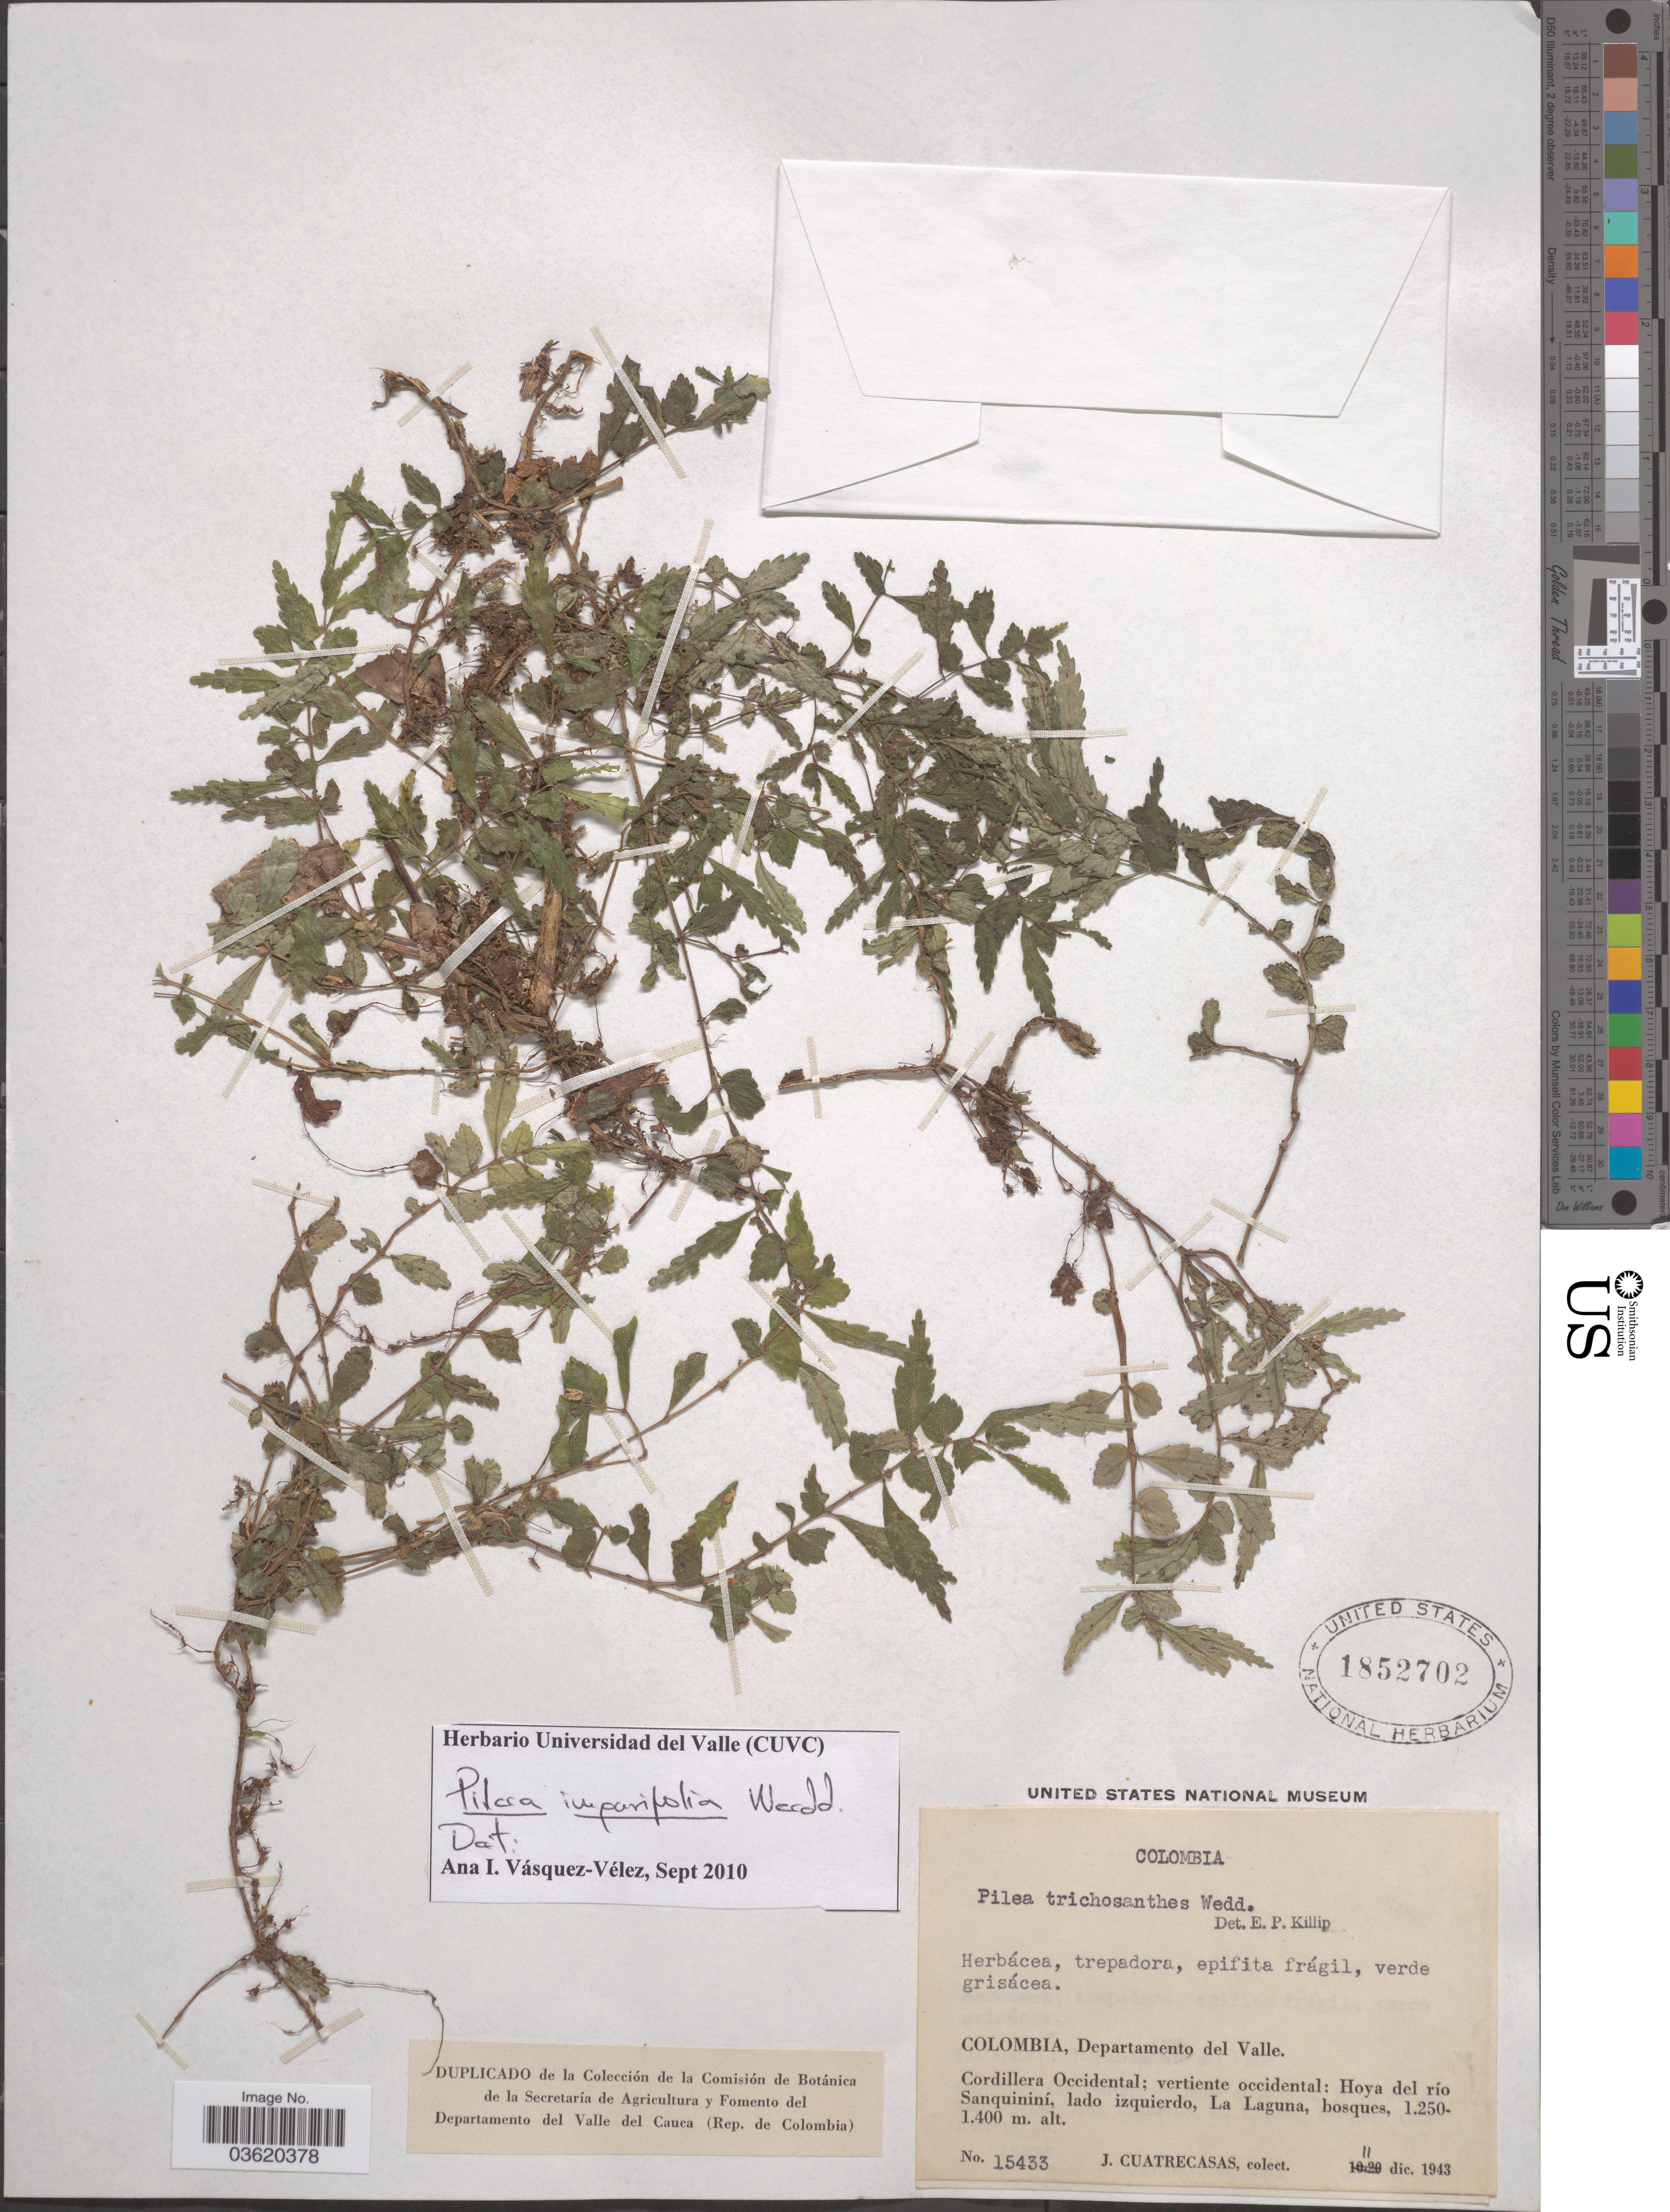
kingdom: Plantae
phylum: Tracheophyta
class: Magnoliopsida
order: Rosales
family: Urticaceae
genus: Pilea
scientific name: Pilea imparifolia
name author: Wedd.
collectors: J. Cuatrecasas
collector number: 15433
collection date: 1943-12-11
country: Colombia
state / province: Valle del Cauca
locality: Departamento del Valle. Cordillera Occidental; vertiente occidental: Hoya del río Sanquininí, lado izquierdo, La Laguna.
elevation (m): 1250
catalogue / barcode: US 1852702